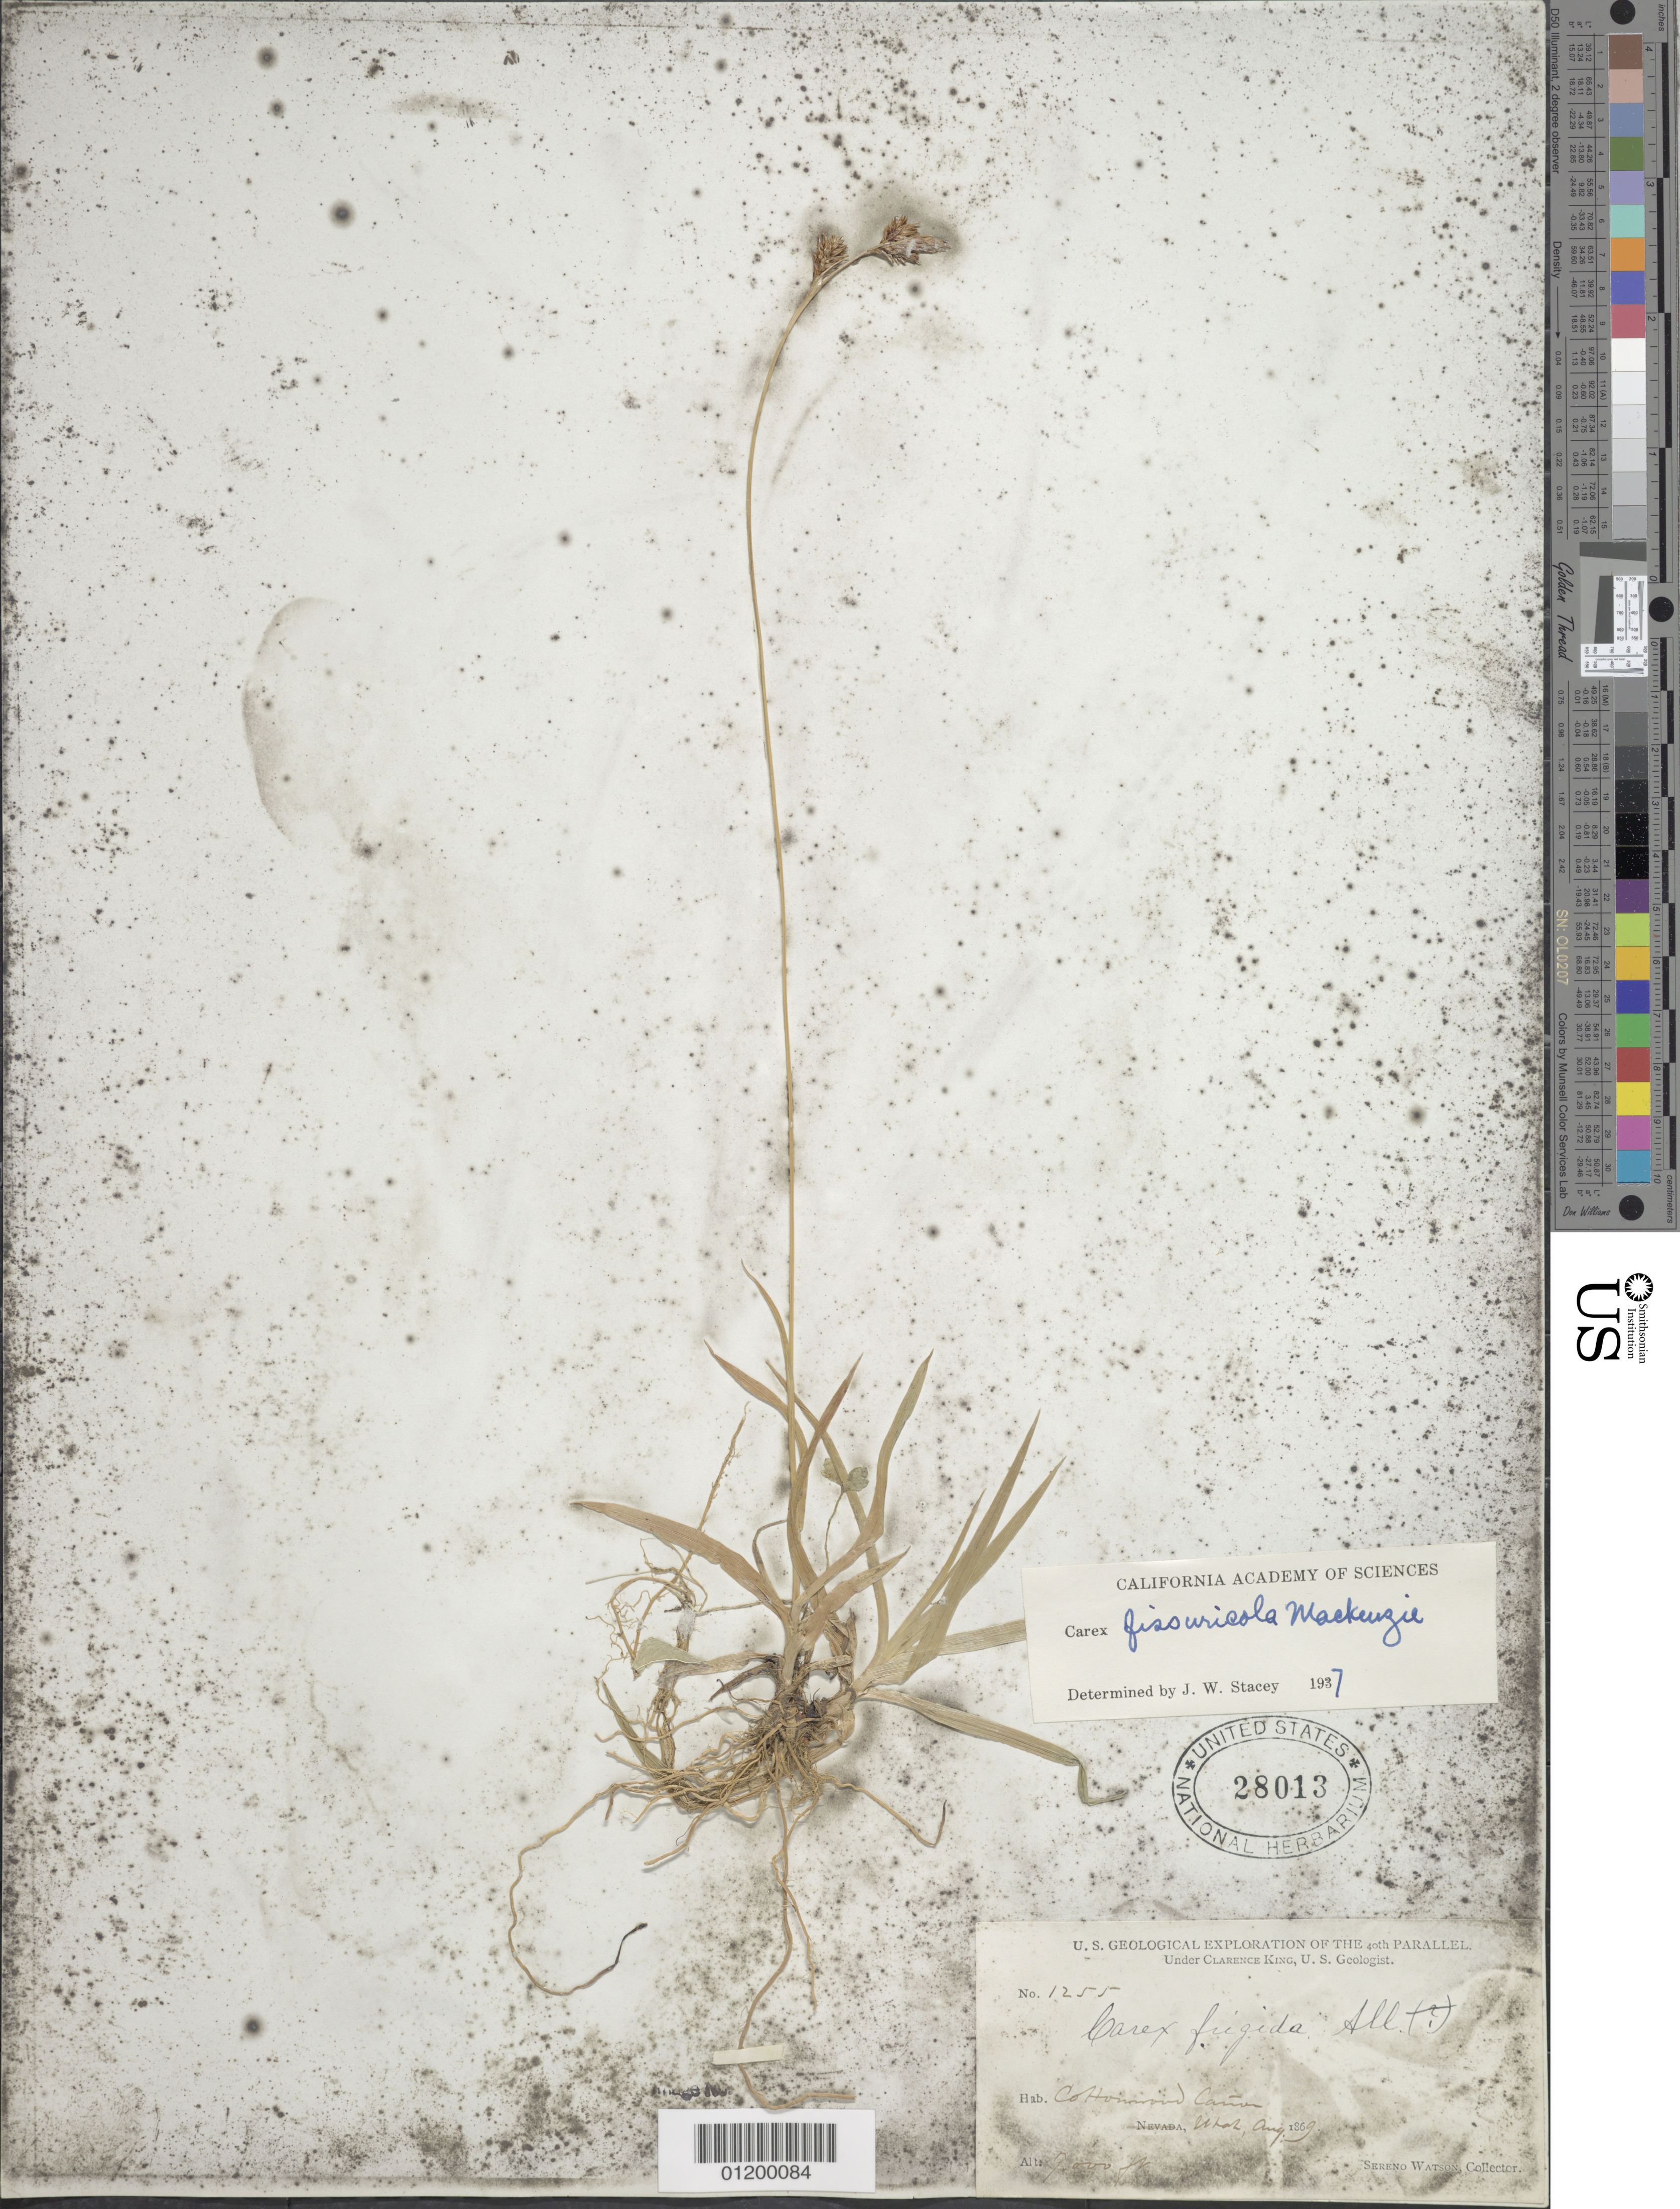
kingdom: Plantae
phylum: Tracheophyta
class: Liliopsida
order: Poales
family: Cyperaceae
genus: Carex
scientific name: Carex fissuricola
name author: Mack.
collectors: S. Watson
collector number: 1255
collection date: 1869-08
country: United States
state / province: Utah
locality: Cottonwood Canyon.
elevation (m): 2743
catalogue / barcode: US 28013